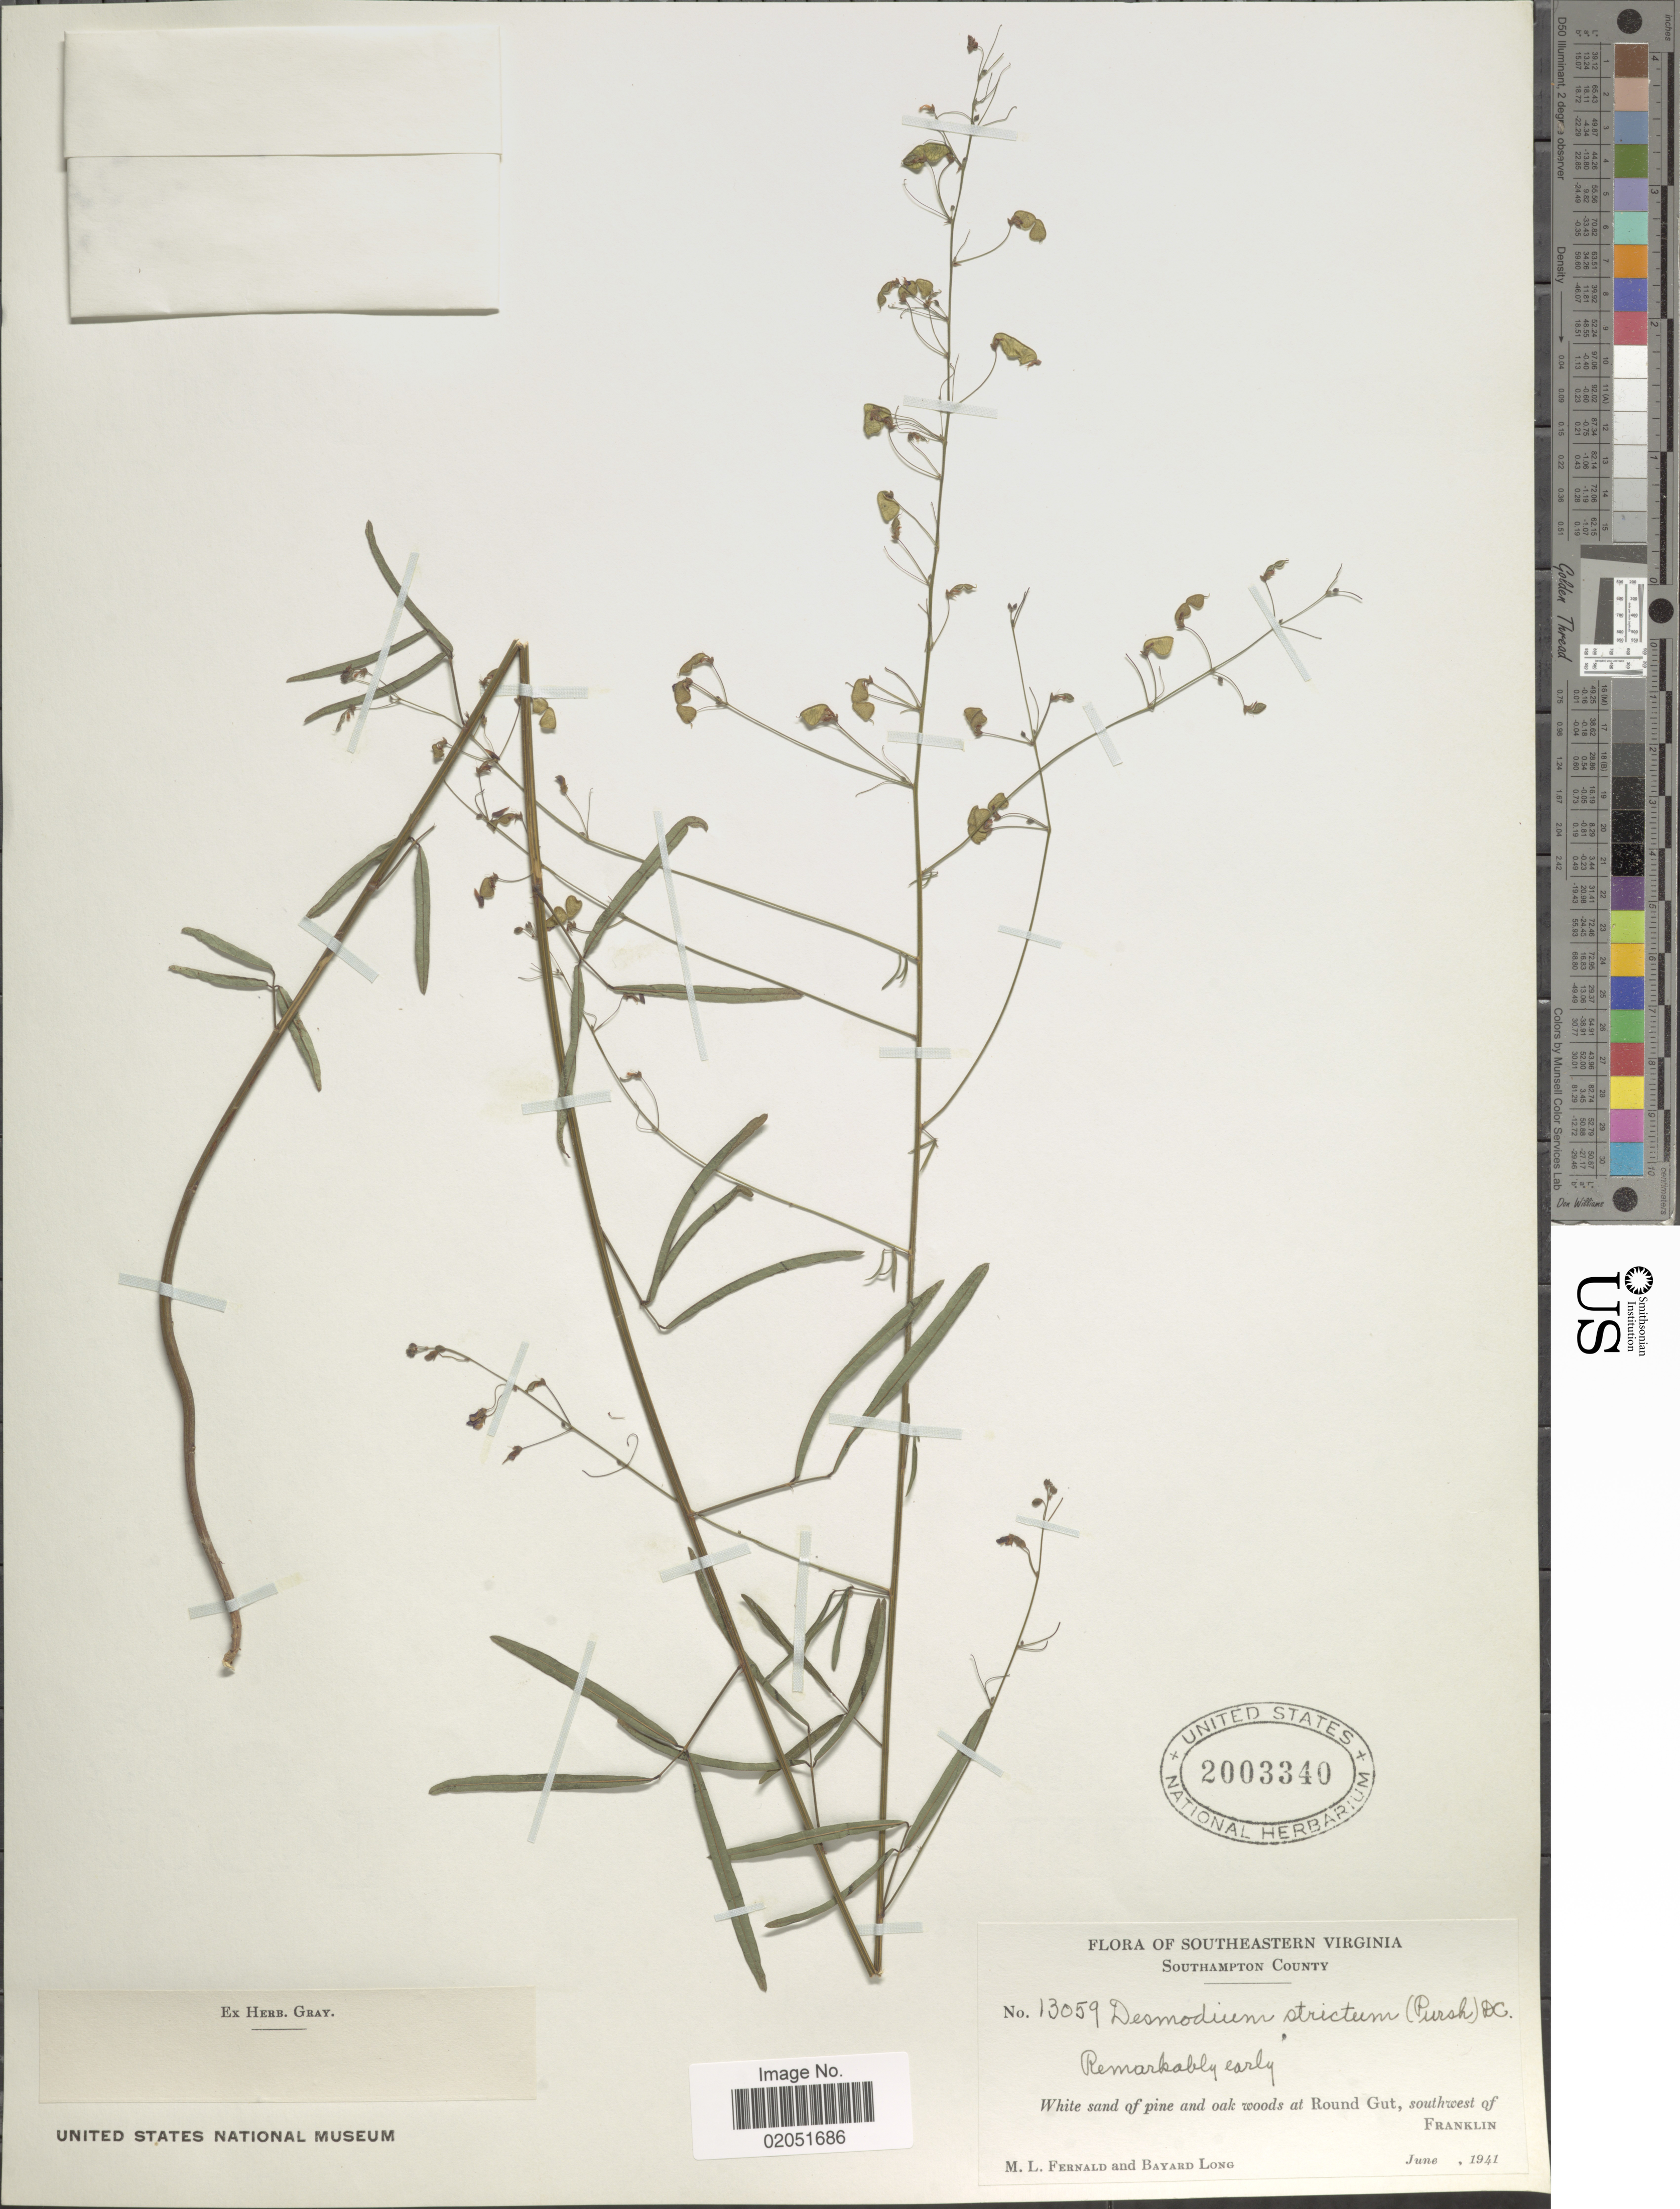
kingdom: Plantae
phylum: Tracheophyta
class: Magnoliopsida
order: Fabales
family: Fabaceae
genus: Desmodium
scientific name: Desmodium strictum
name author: (Pursh) DC.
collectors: M. L. Fernald & B. Long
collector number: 13059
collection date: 1941-06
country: United States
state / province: Virginia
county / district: Southampton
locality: Southeastern Virginia, Southhampton County, White sand of pine and oak woods at Round Gut, southeast of Franklin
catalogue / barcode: US 2003340